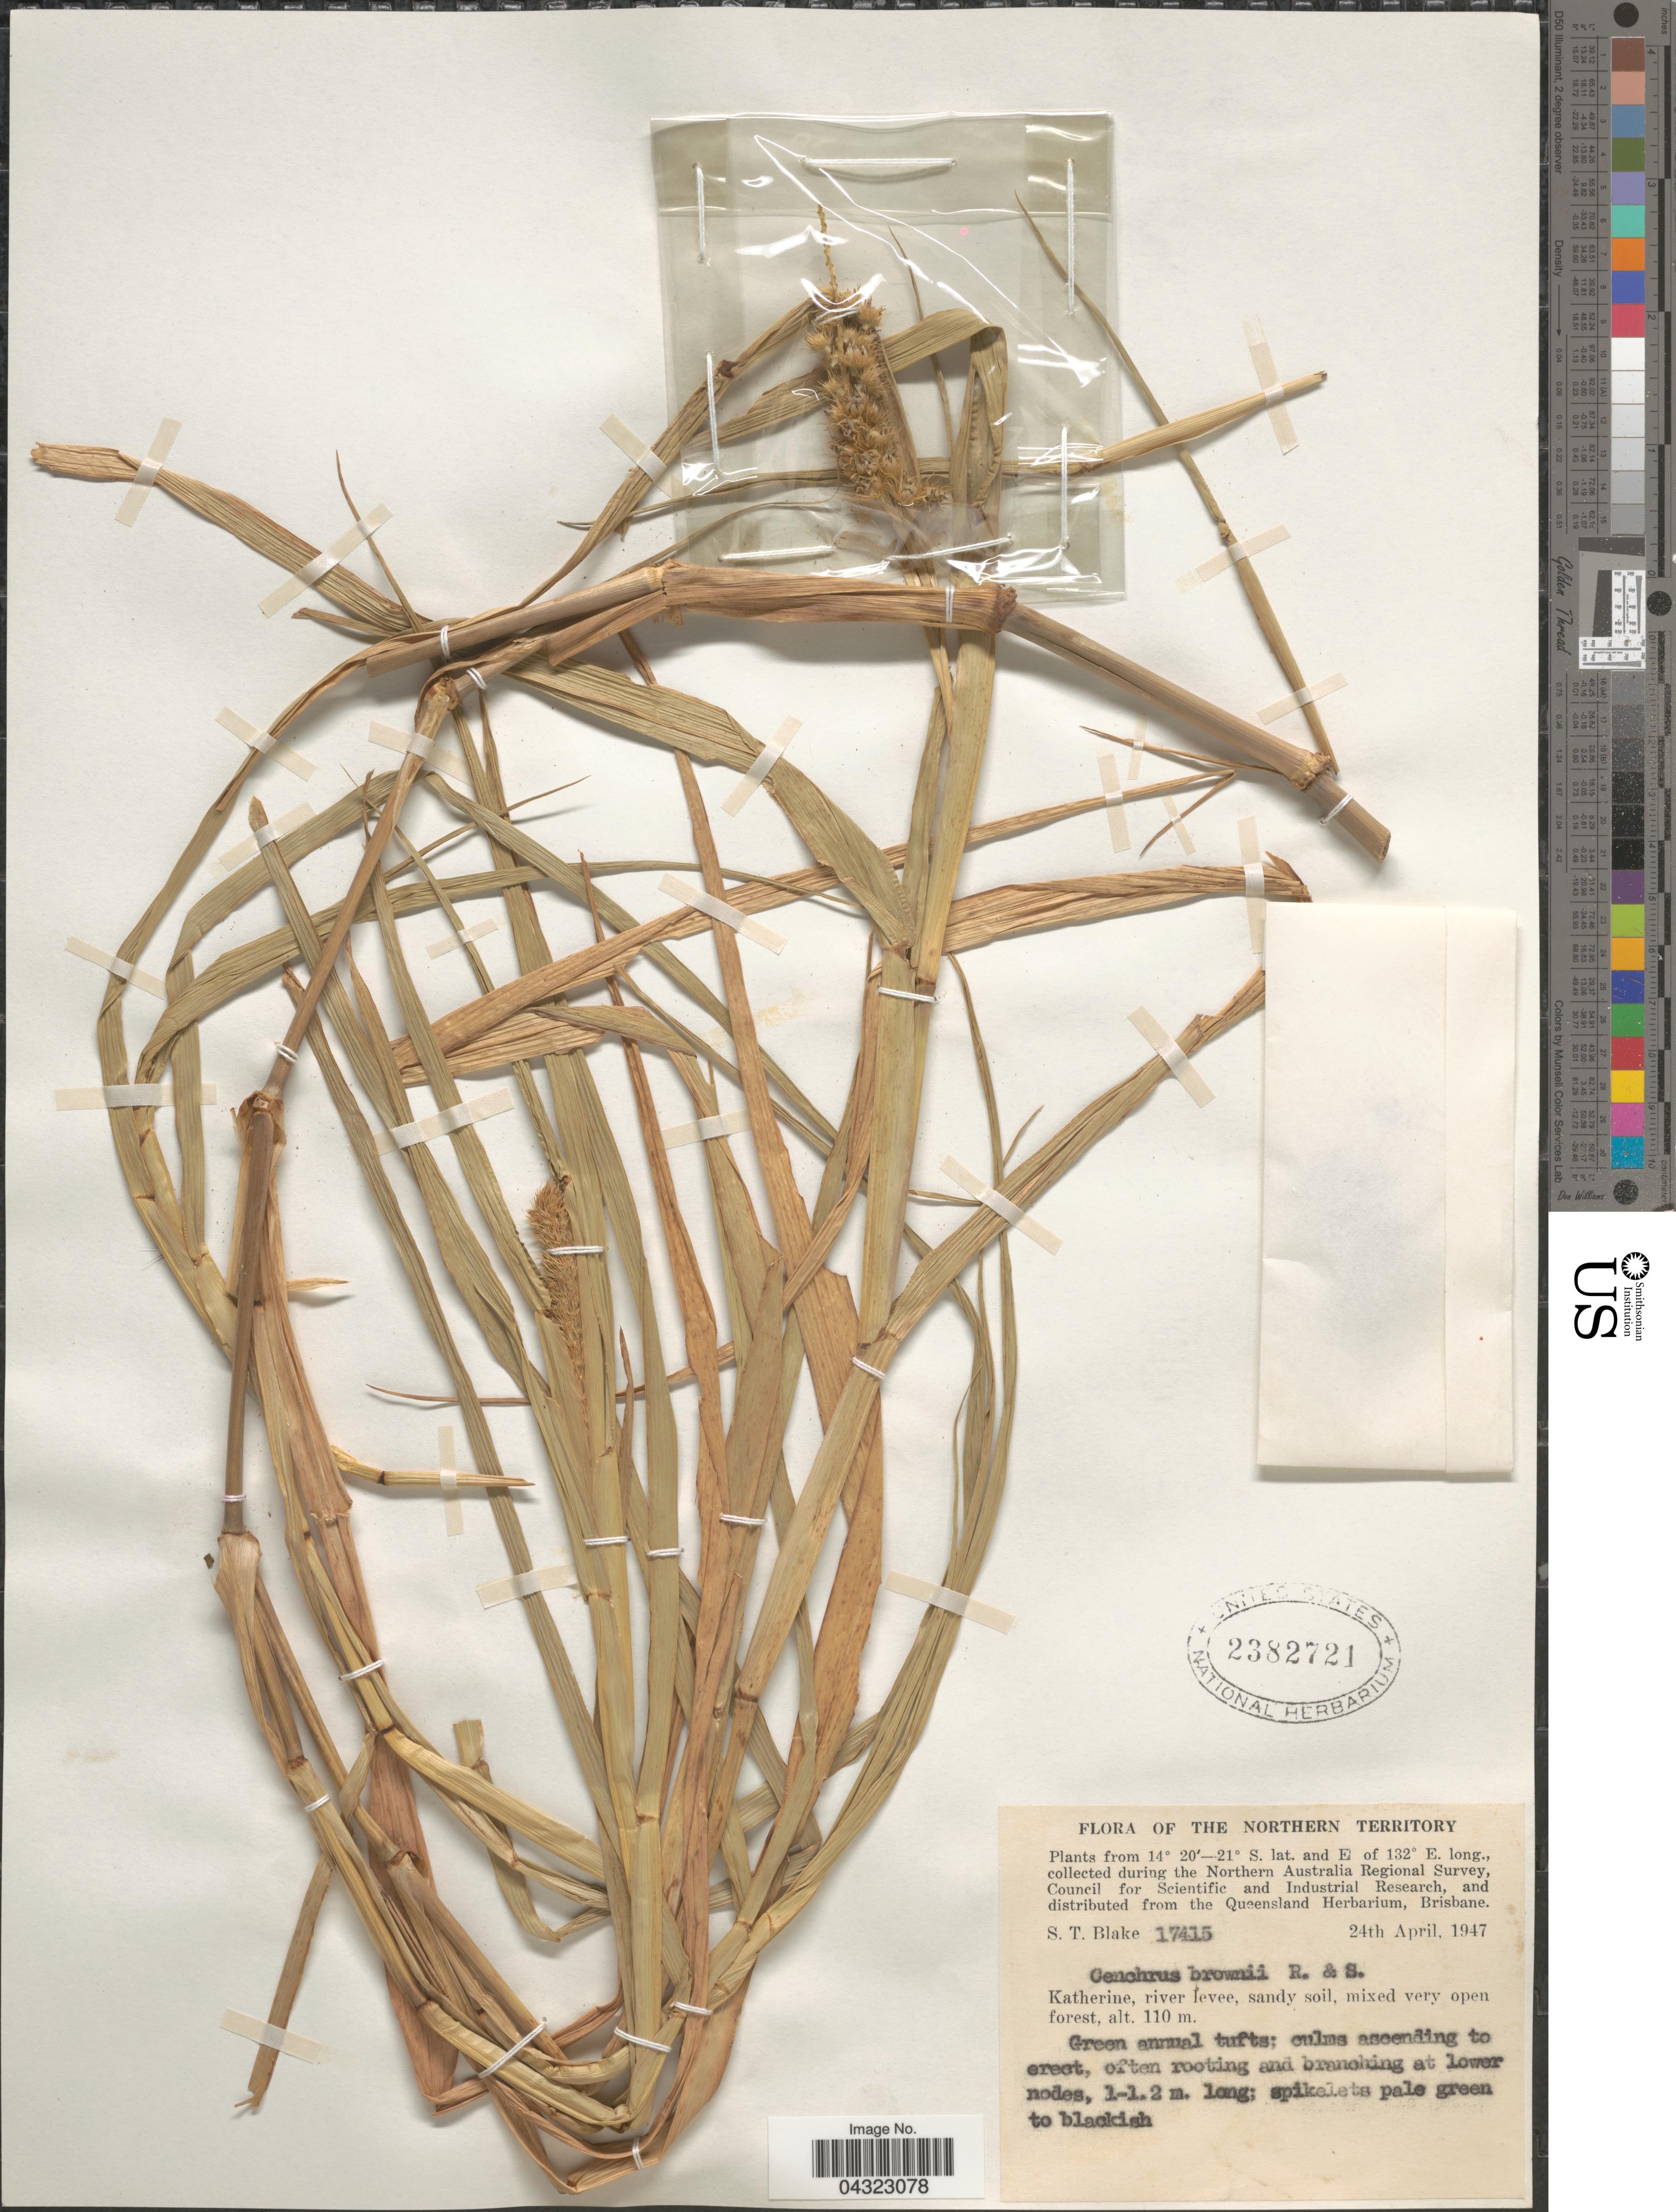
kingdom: Plantae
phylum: Tracheophyta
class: Liliopsida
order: Poales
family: Poaceae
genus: Cenchrus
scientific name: Cenchrus brownii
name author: Roem. & Schult.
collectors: S. T. Blake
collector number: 17415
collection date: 1947-04-24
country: Australia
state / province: Northern Territory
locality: The Northern Australia Regional Survey, Council for Scientific and Industrial Research. Katherine, river levee, sandy soil, mixed very open forest.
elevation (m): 110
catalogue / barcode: US 2382721